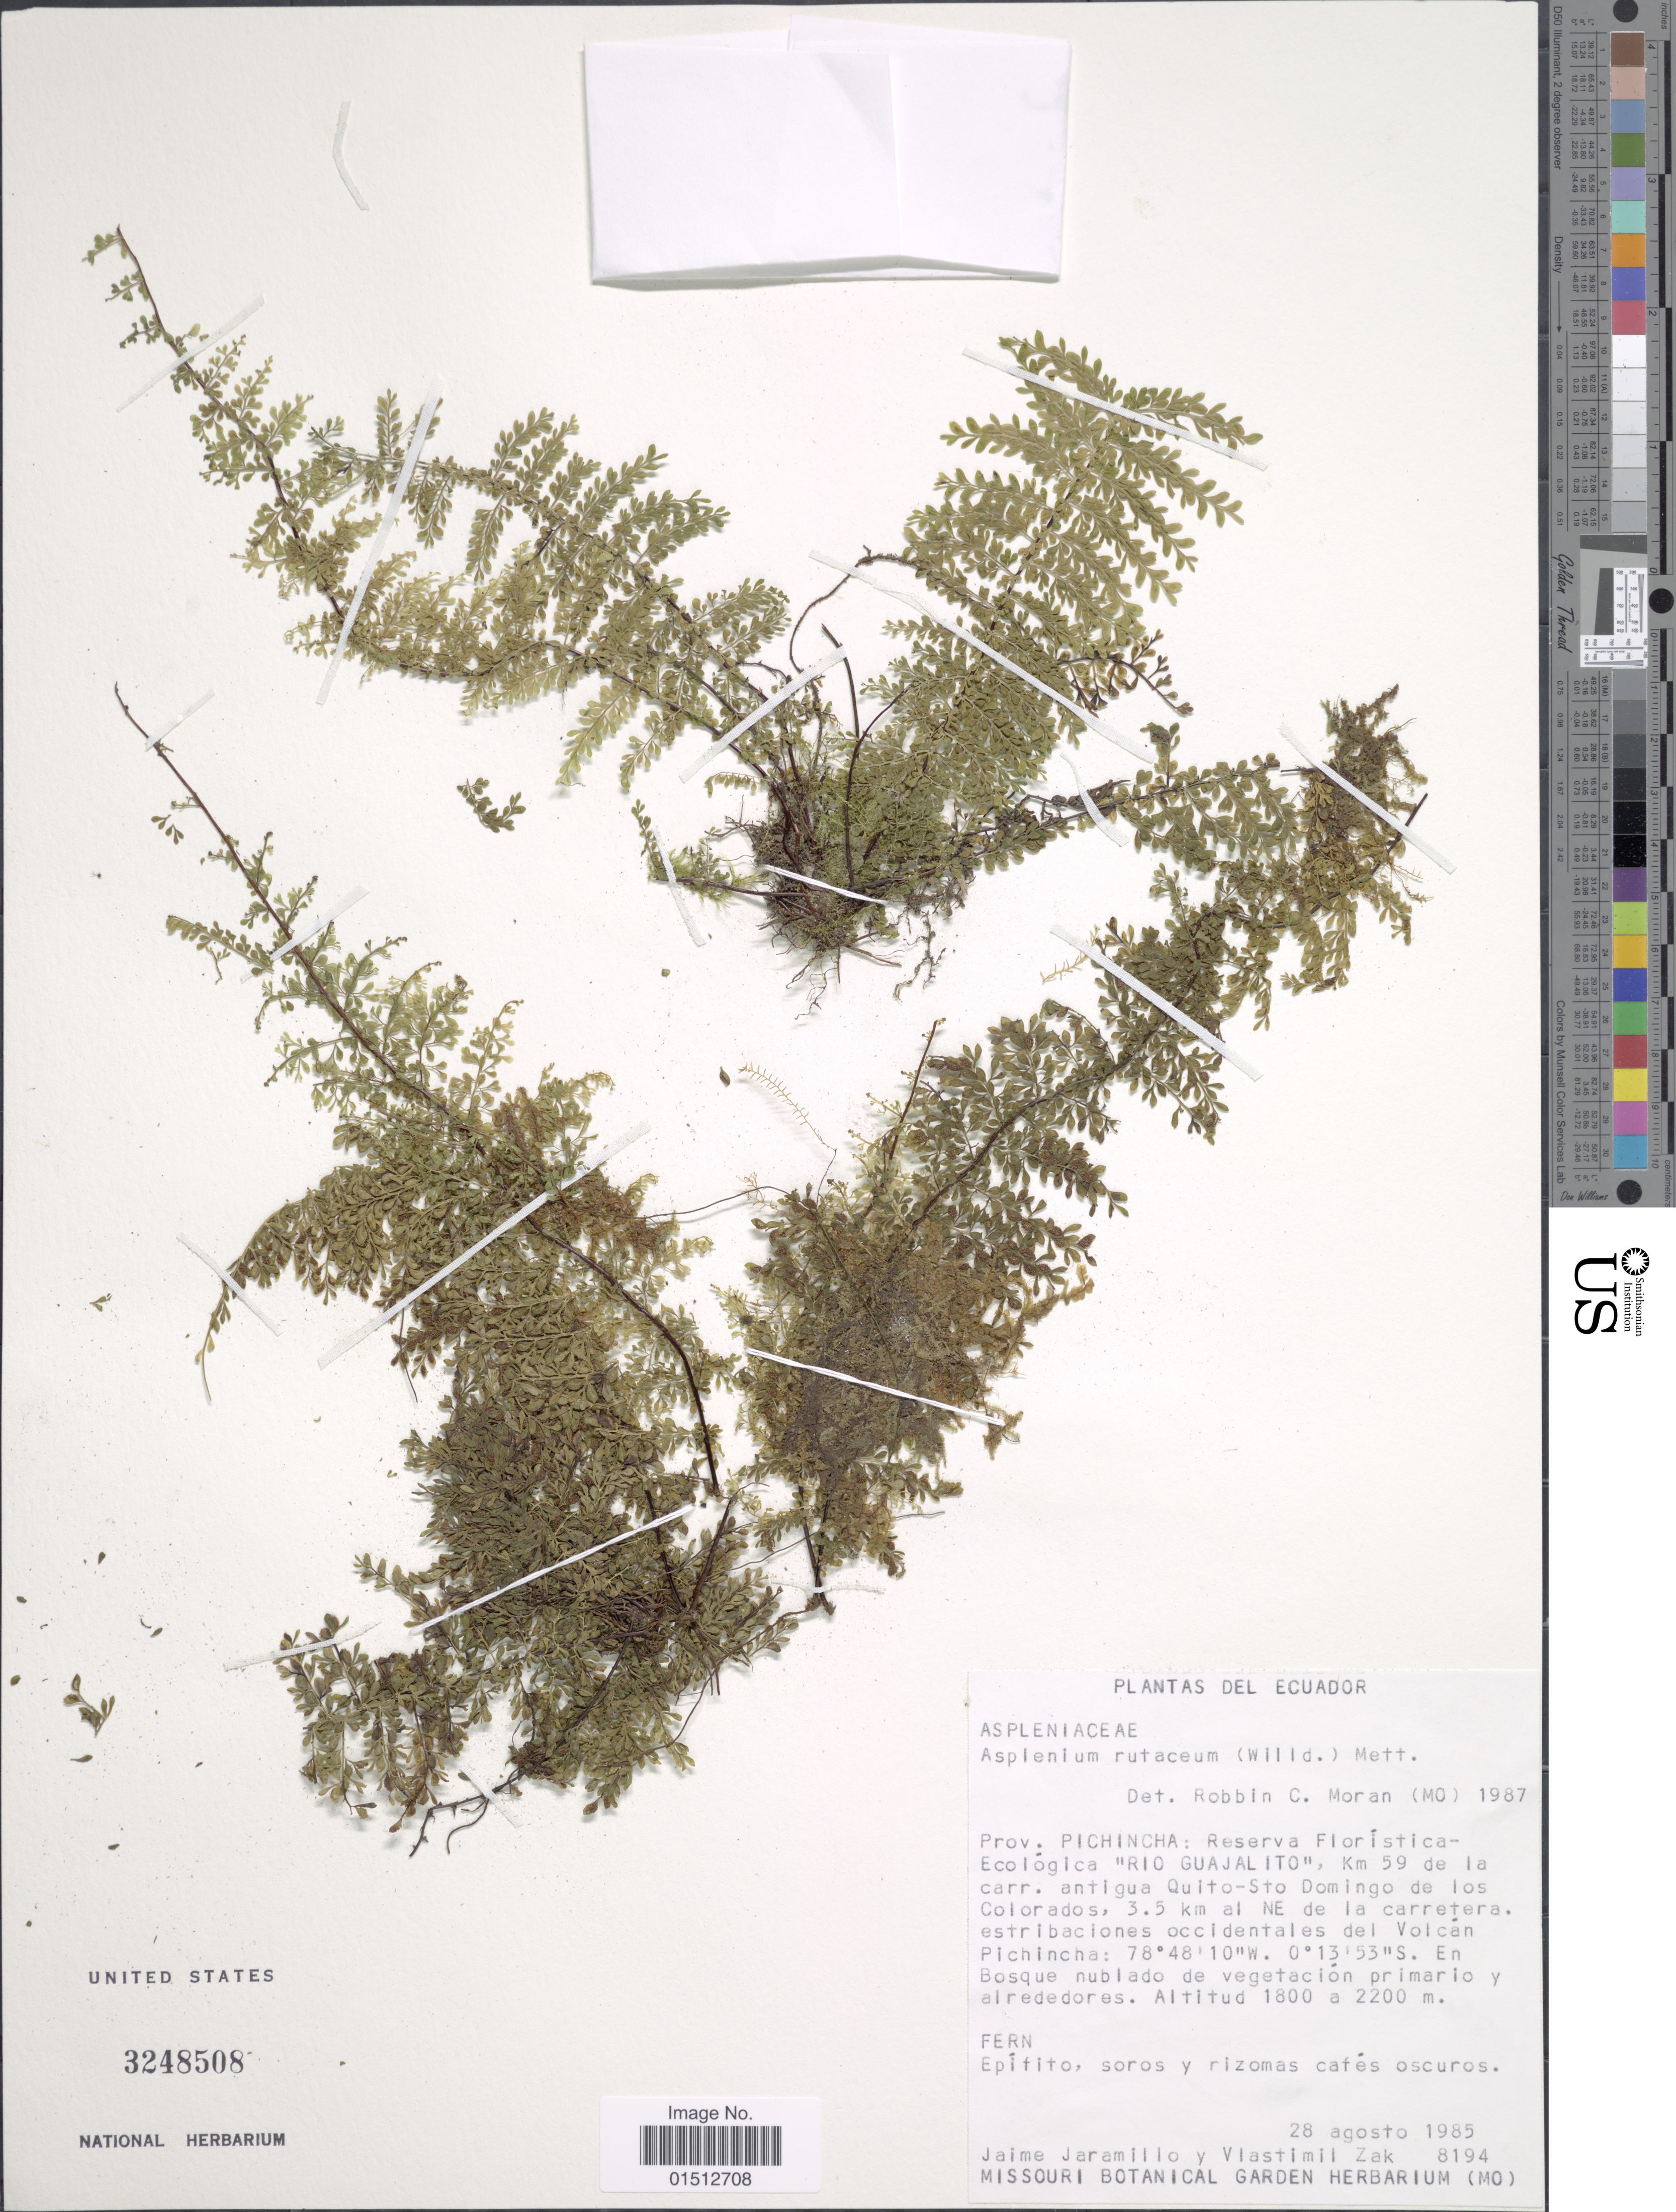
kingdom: Plantae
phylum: Tracheophyta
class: Polypodiopsida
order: Polypodiales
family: Aspleniaceae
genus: Asplenium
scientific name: Asplenium rutaceum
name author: (Willd.) Mett.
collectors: J. Jaramillo & V. Zak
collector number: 8194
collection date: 1985-08-28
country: Ecuador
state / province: Pichincha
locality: Prov. Pichincha: Reserva Floristica-Ecologica "Rio Guajalito", Km 59 de la carr. antigua Quit-Sto Domingo de los Colorados, 3.5 km al NE de la carretera, estribaciones occidentales del Volcan Pichincha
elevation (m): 1800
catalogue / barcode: US 3248508